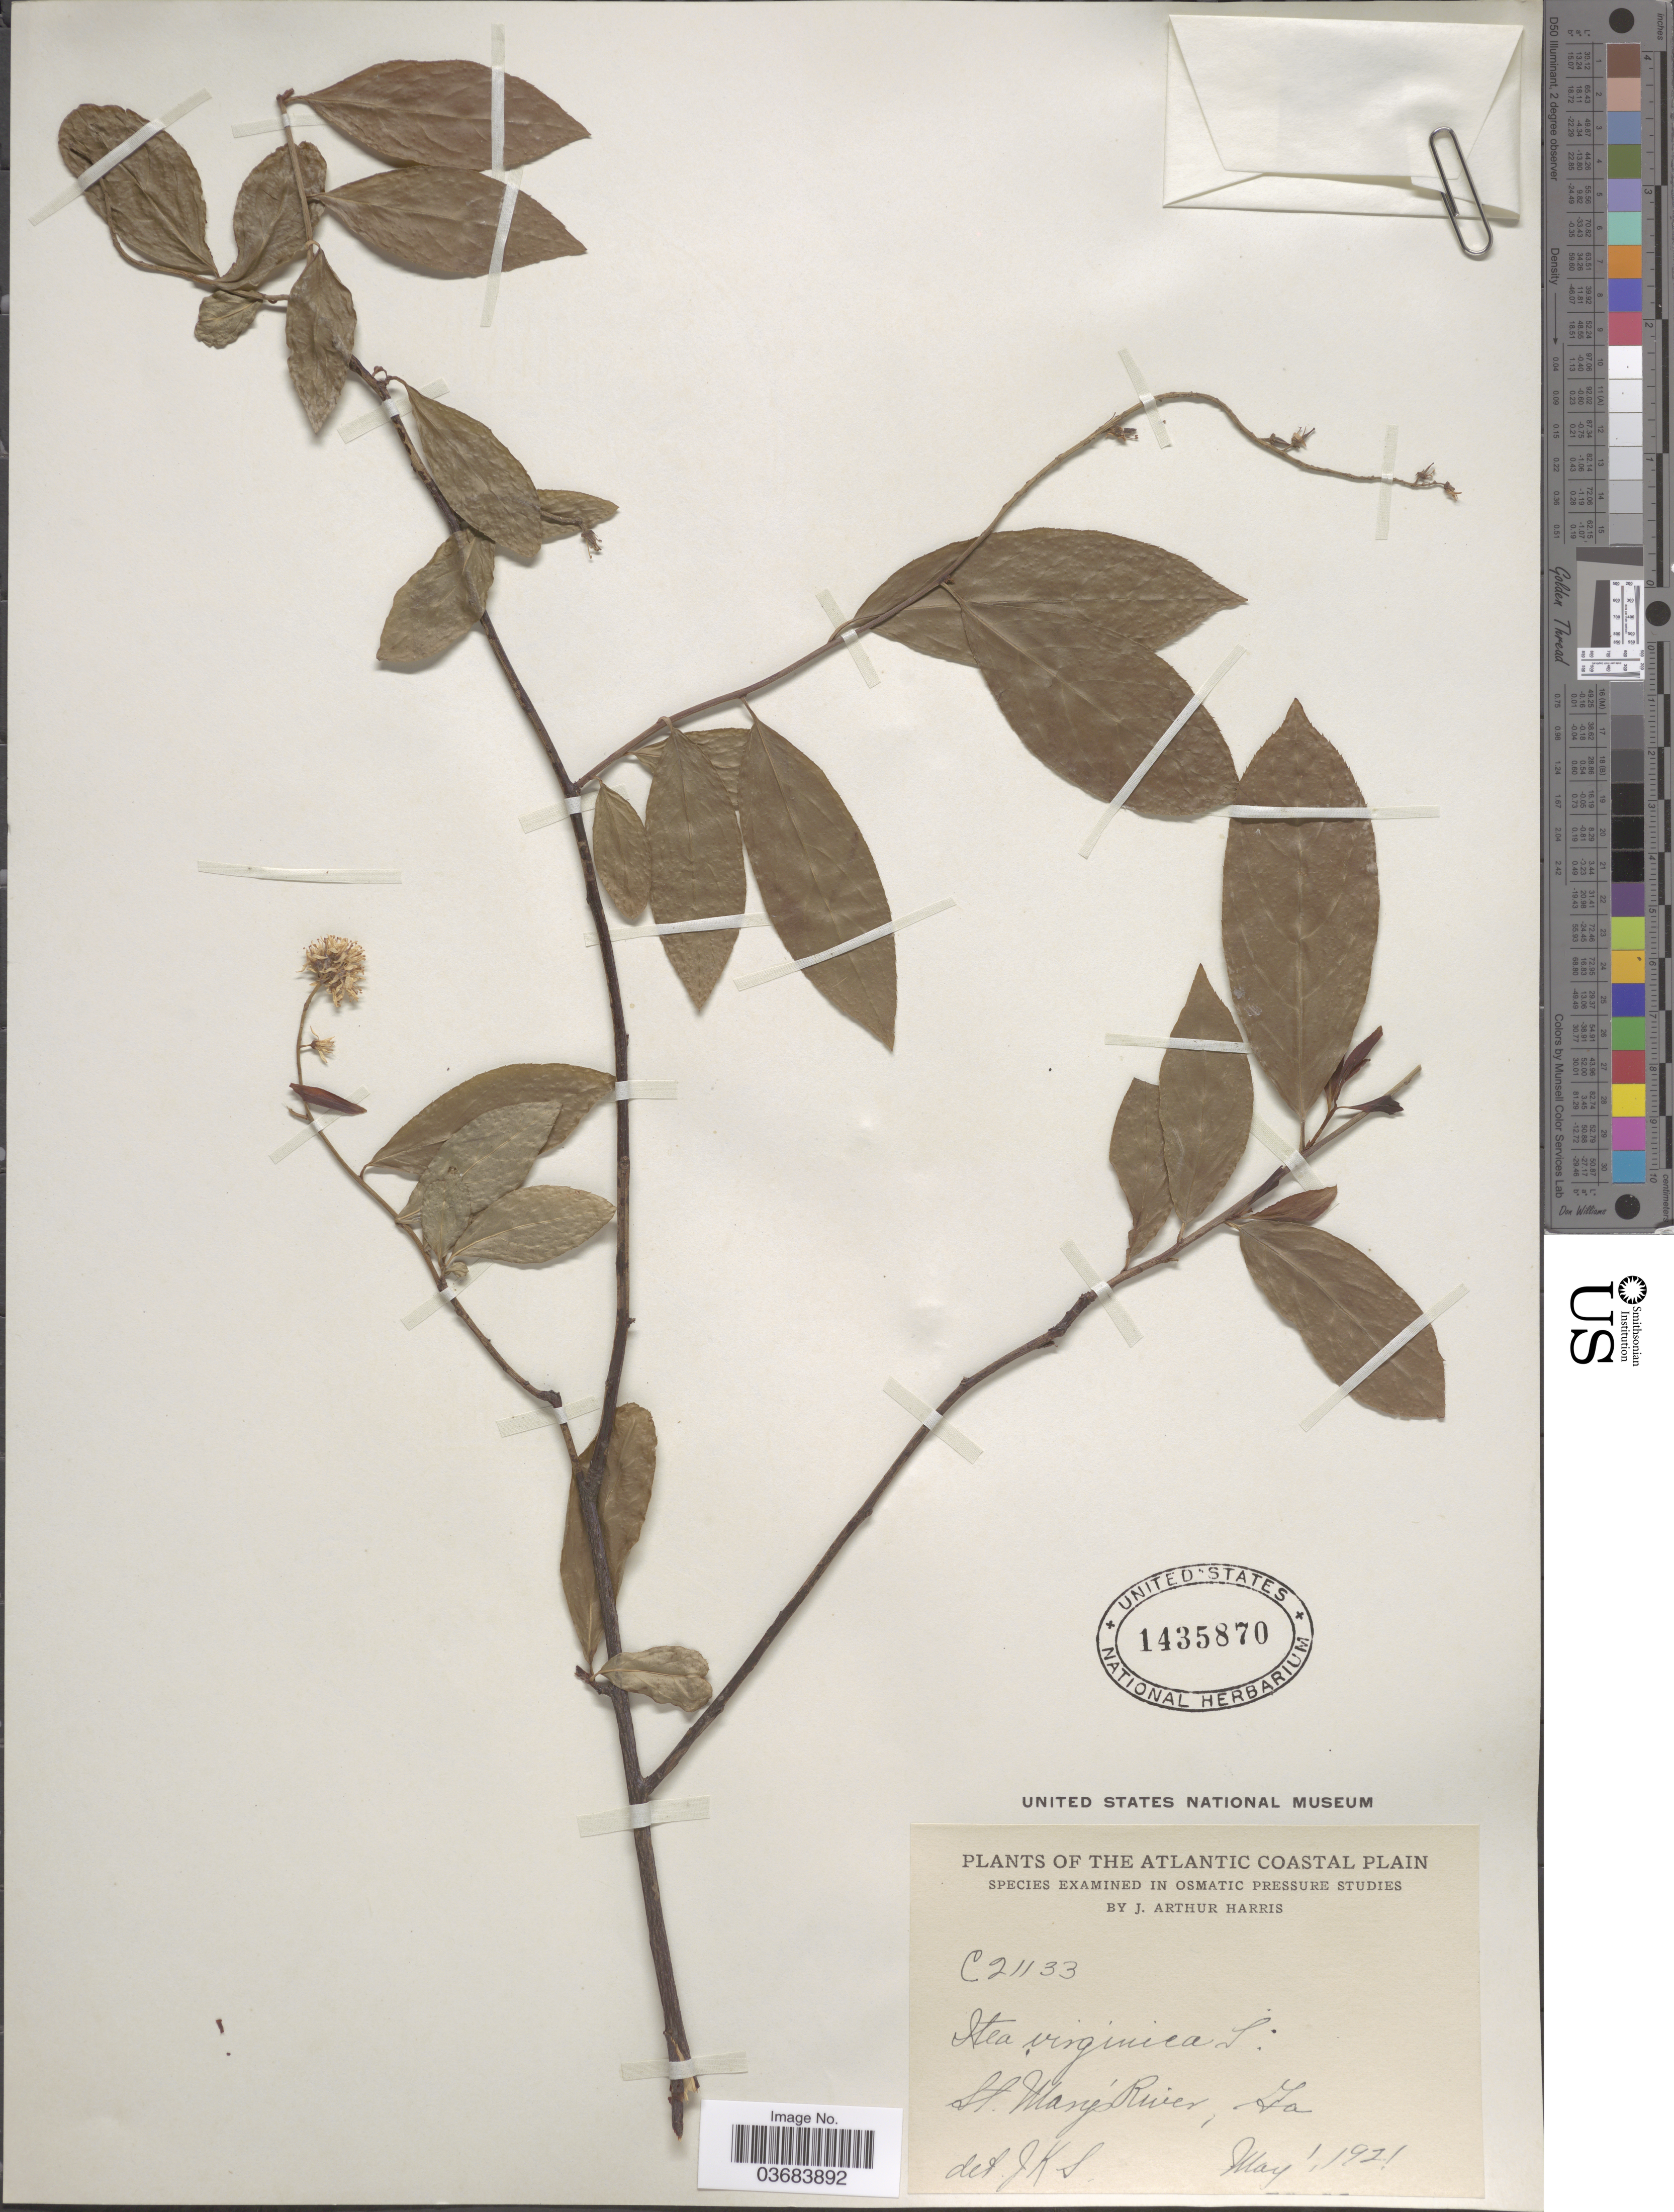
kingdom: Plantae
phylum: Tracheophyta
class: Magnoliopsida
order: Saxifragales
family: Iteaceae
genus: Itea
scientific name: Itea virginica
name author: L.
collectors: J. A. Harris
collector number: C21133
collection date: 1921-05-01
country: United States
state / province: Georgia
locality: The Atlantic Coastal Plain. St Mary's River.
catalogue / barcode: US 1435870